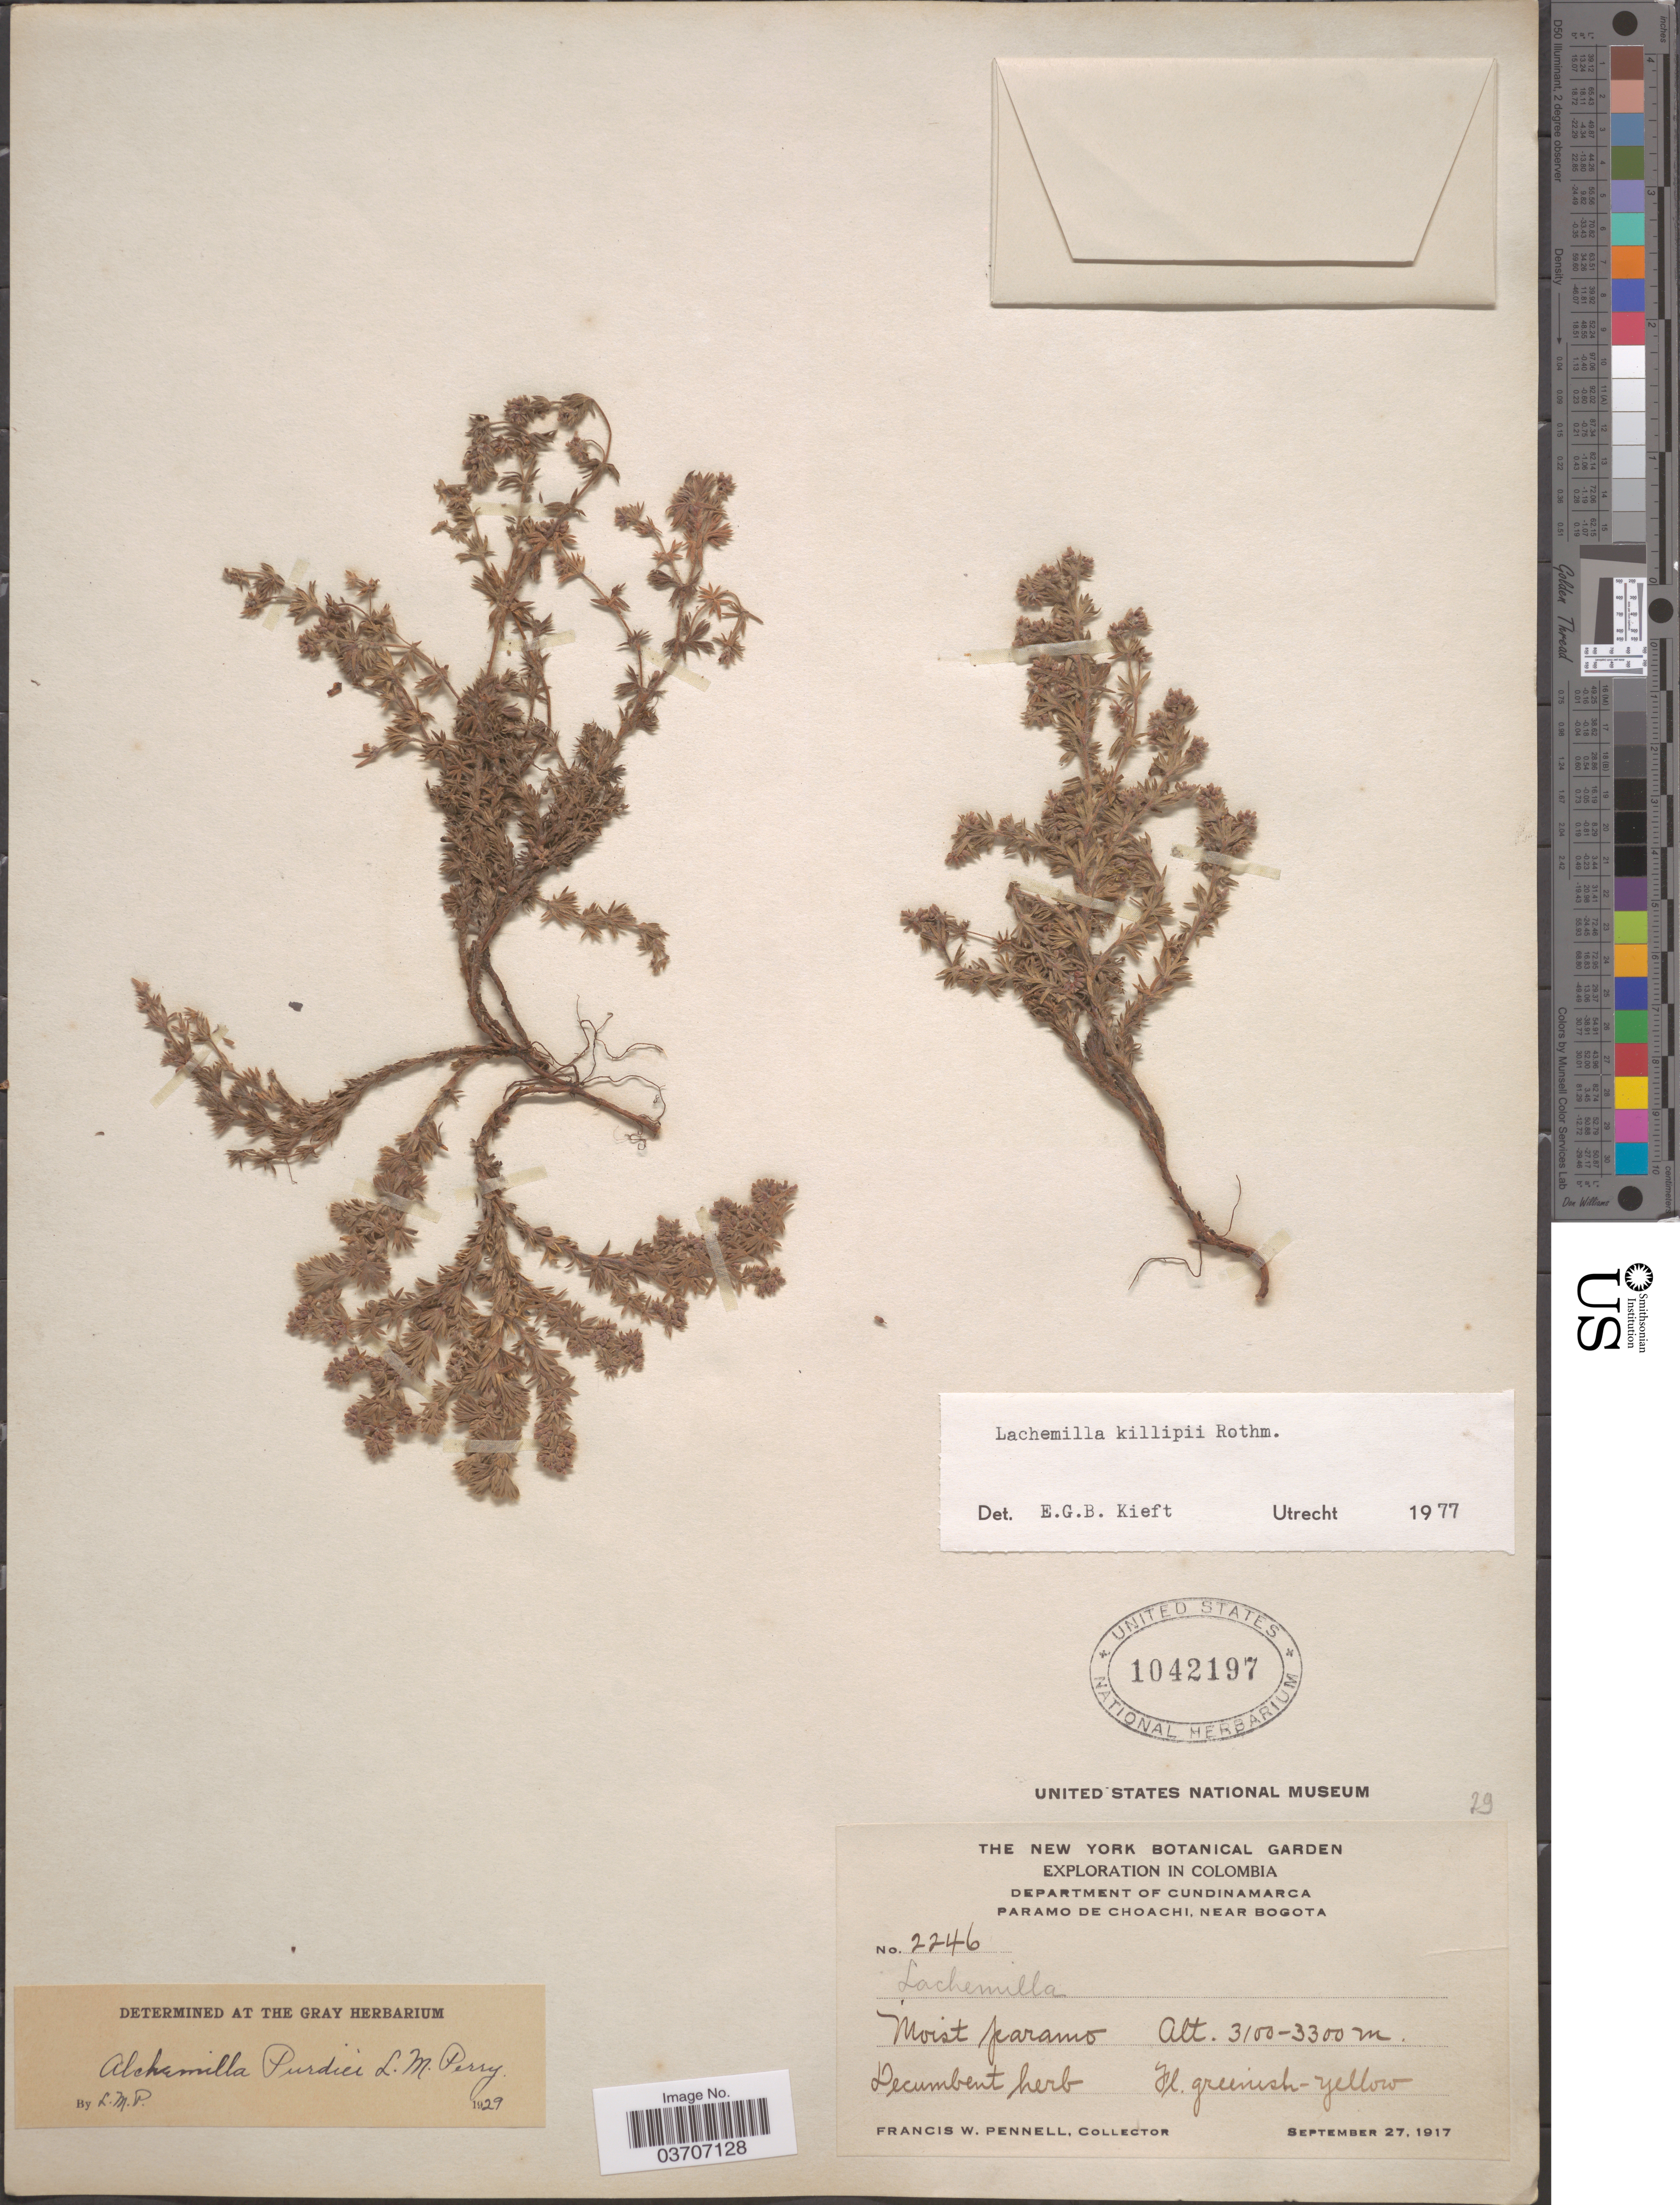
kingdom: Plantae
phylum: Tracheophyta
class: Magnoliopsida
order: Rosales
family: Rosaceae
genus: Lachemilla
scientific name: Lachemilla killipii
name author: (Rothm.) Rothm.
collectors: F. W. Pennell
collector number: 2246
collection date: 1917-09-27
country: Colombia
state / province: Cundinamarca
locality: Department of Cundinamarca. Paramo de Choachi, near Bogota.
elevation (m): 3100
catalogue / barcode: US 1042197